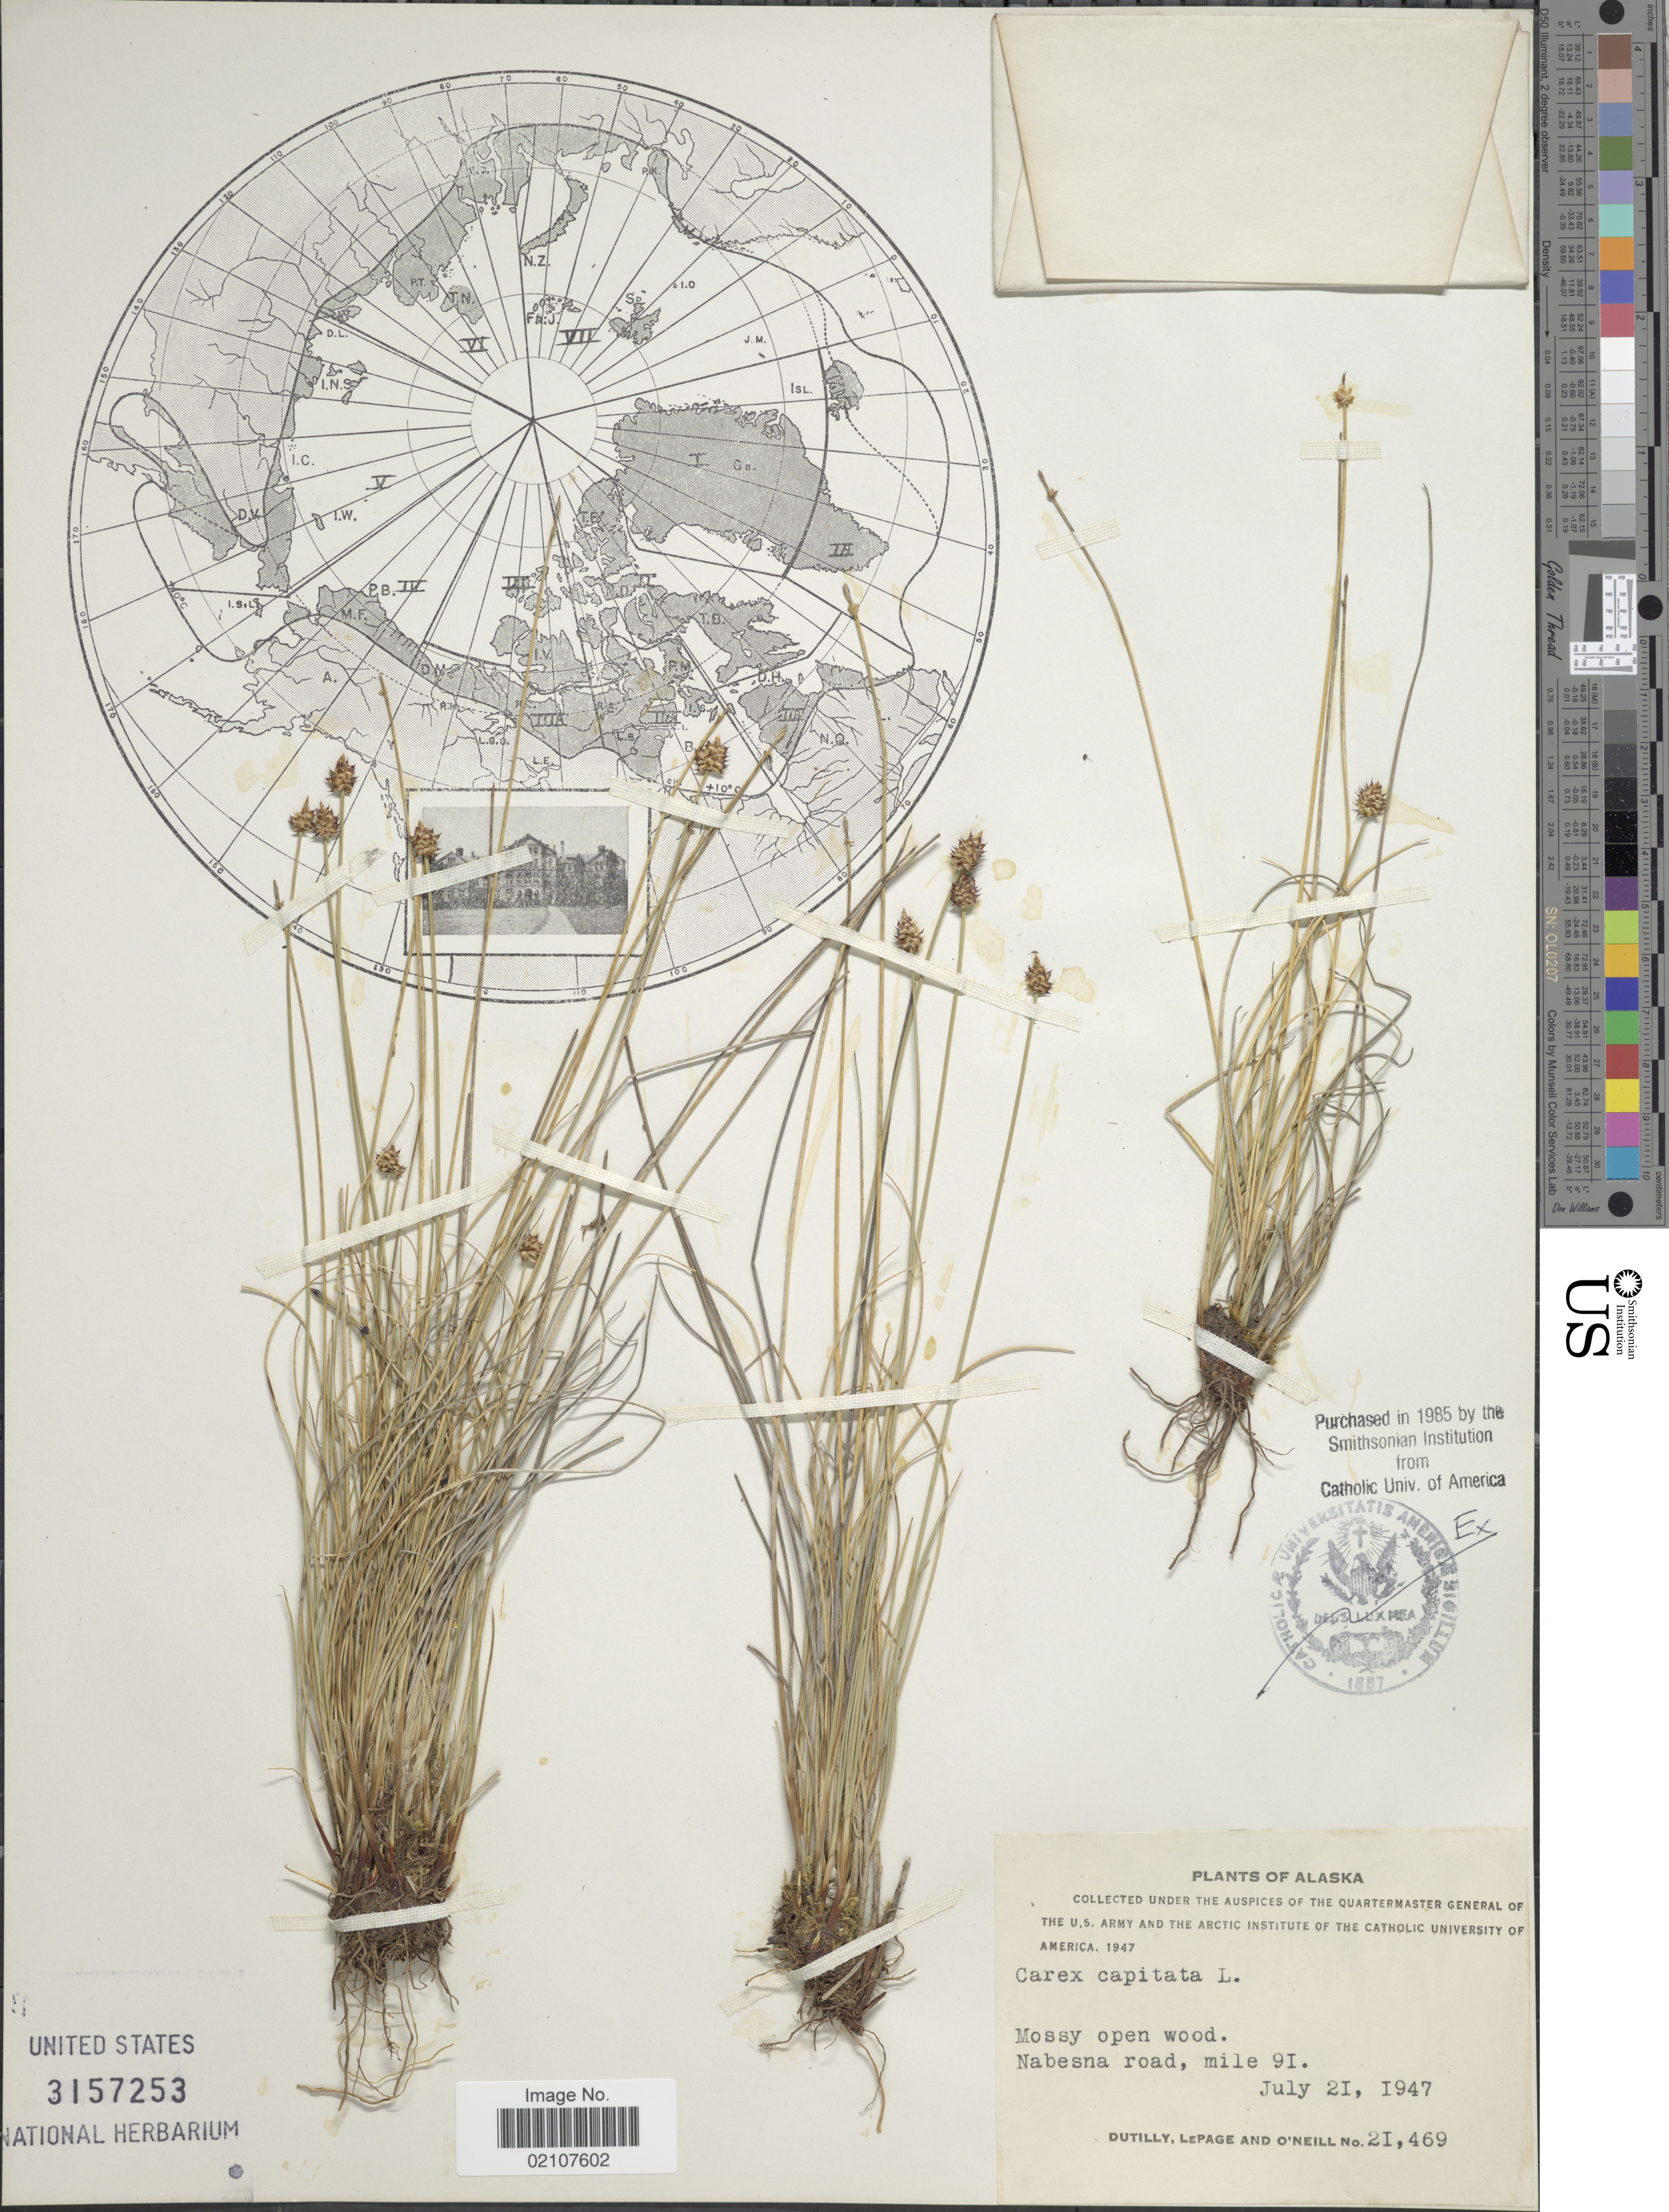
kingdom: Plantae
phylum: Tracheophyta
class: Liliopsida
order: Poales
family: Cyperaceae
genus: Carex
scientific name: Carex capitata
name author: L.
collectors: -. Dutilly, -. LePage & -. O'Neill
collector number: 21469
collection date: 1947-07-21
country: United States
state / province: Alaska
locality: Alaska. Nabesna road, mile 91.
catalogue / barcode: US 3157253